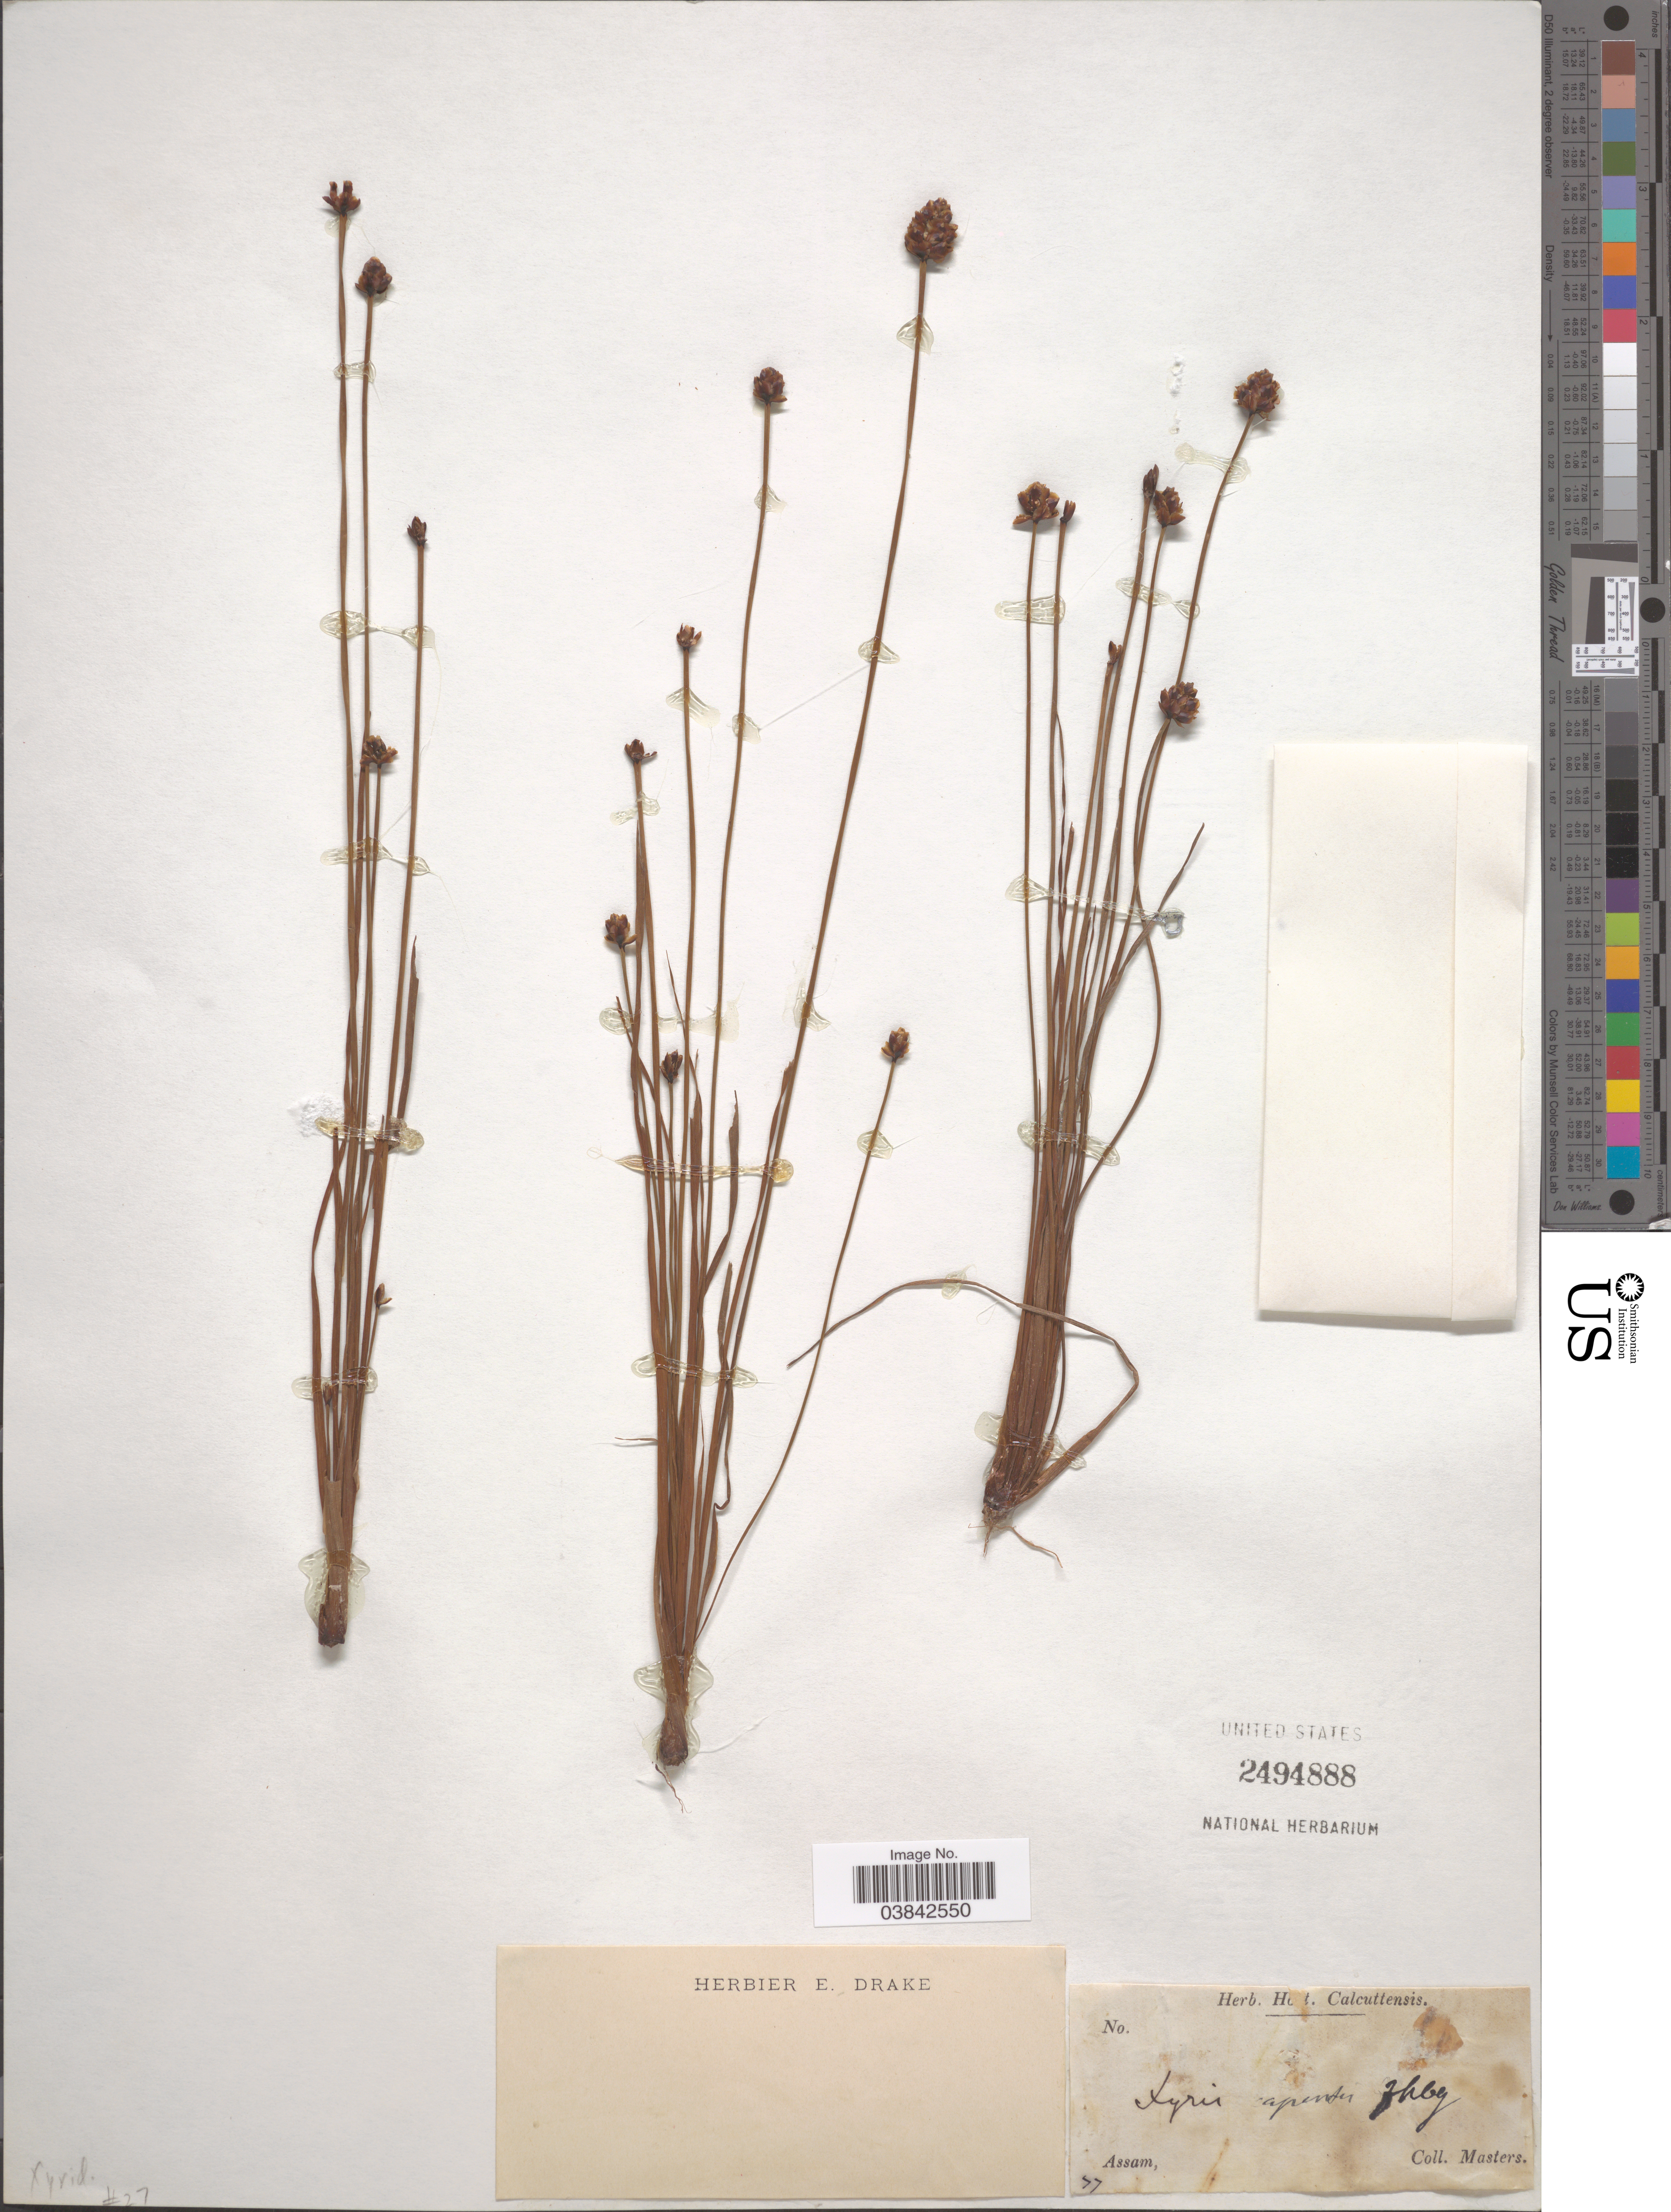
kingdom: Plantae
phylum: Tracheophyta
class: Liliopsida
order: Poales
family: Xyridaceae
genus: Xyris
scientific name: Xyris capensis var. schoenoides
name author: (Mart.) Nilsson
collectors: Masters, --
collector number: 77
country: India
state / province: Assam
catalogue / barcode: US 2494888